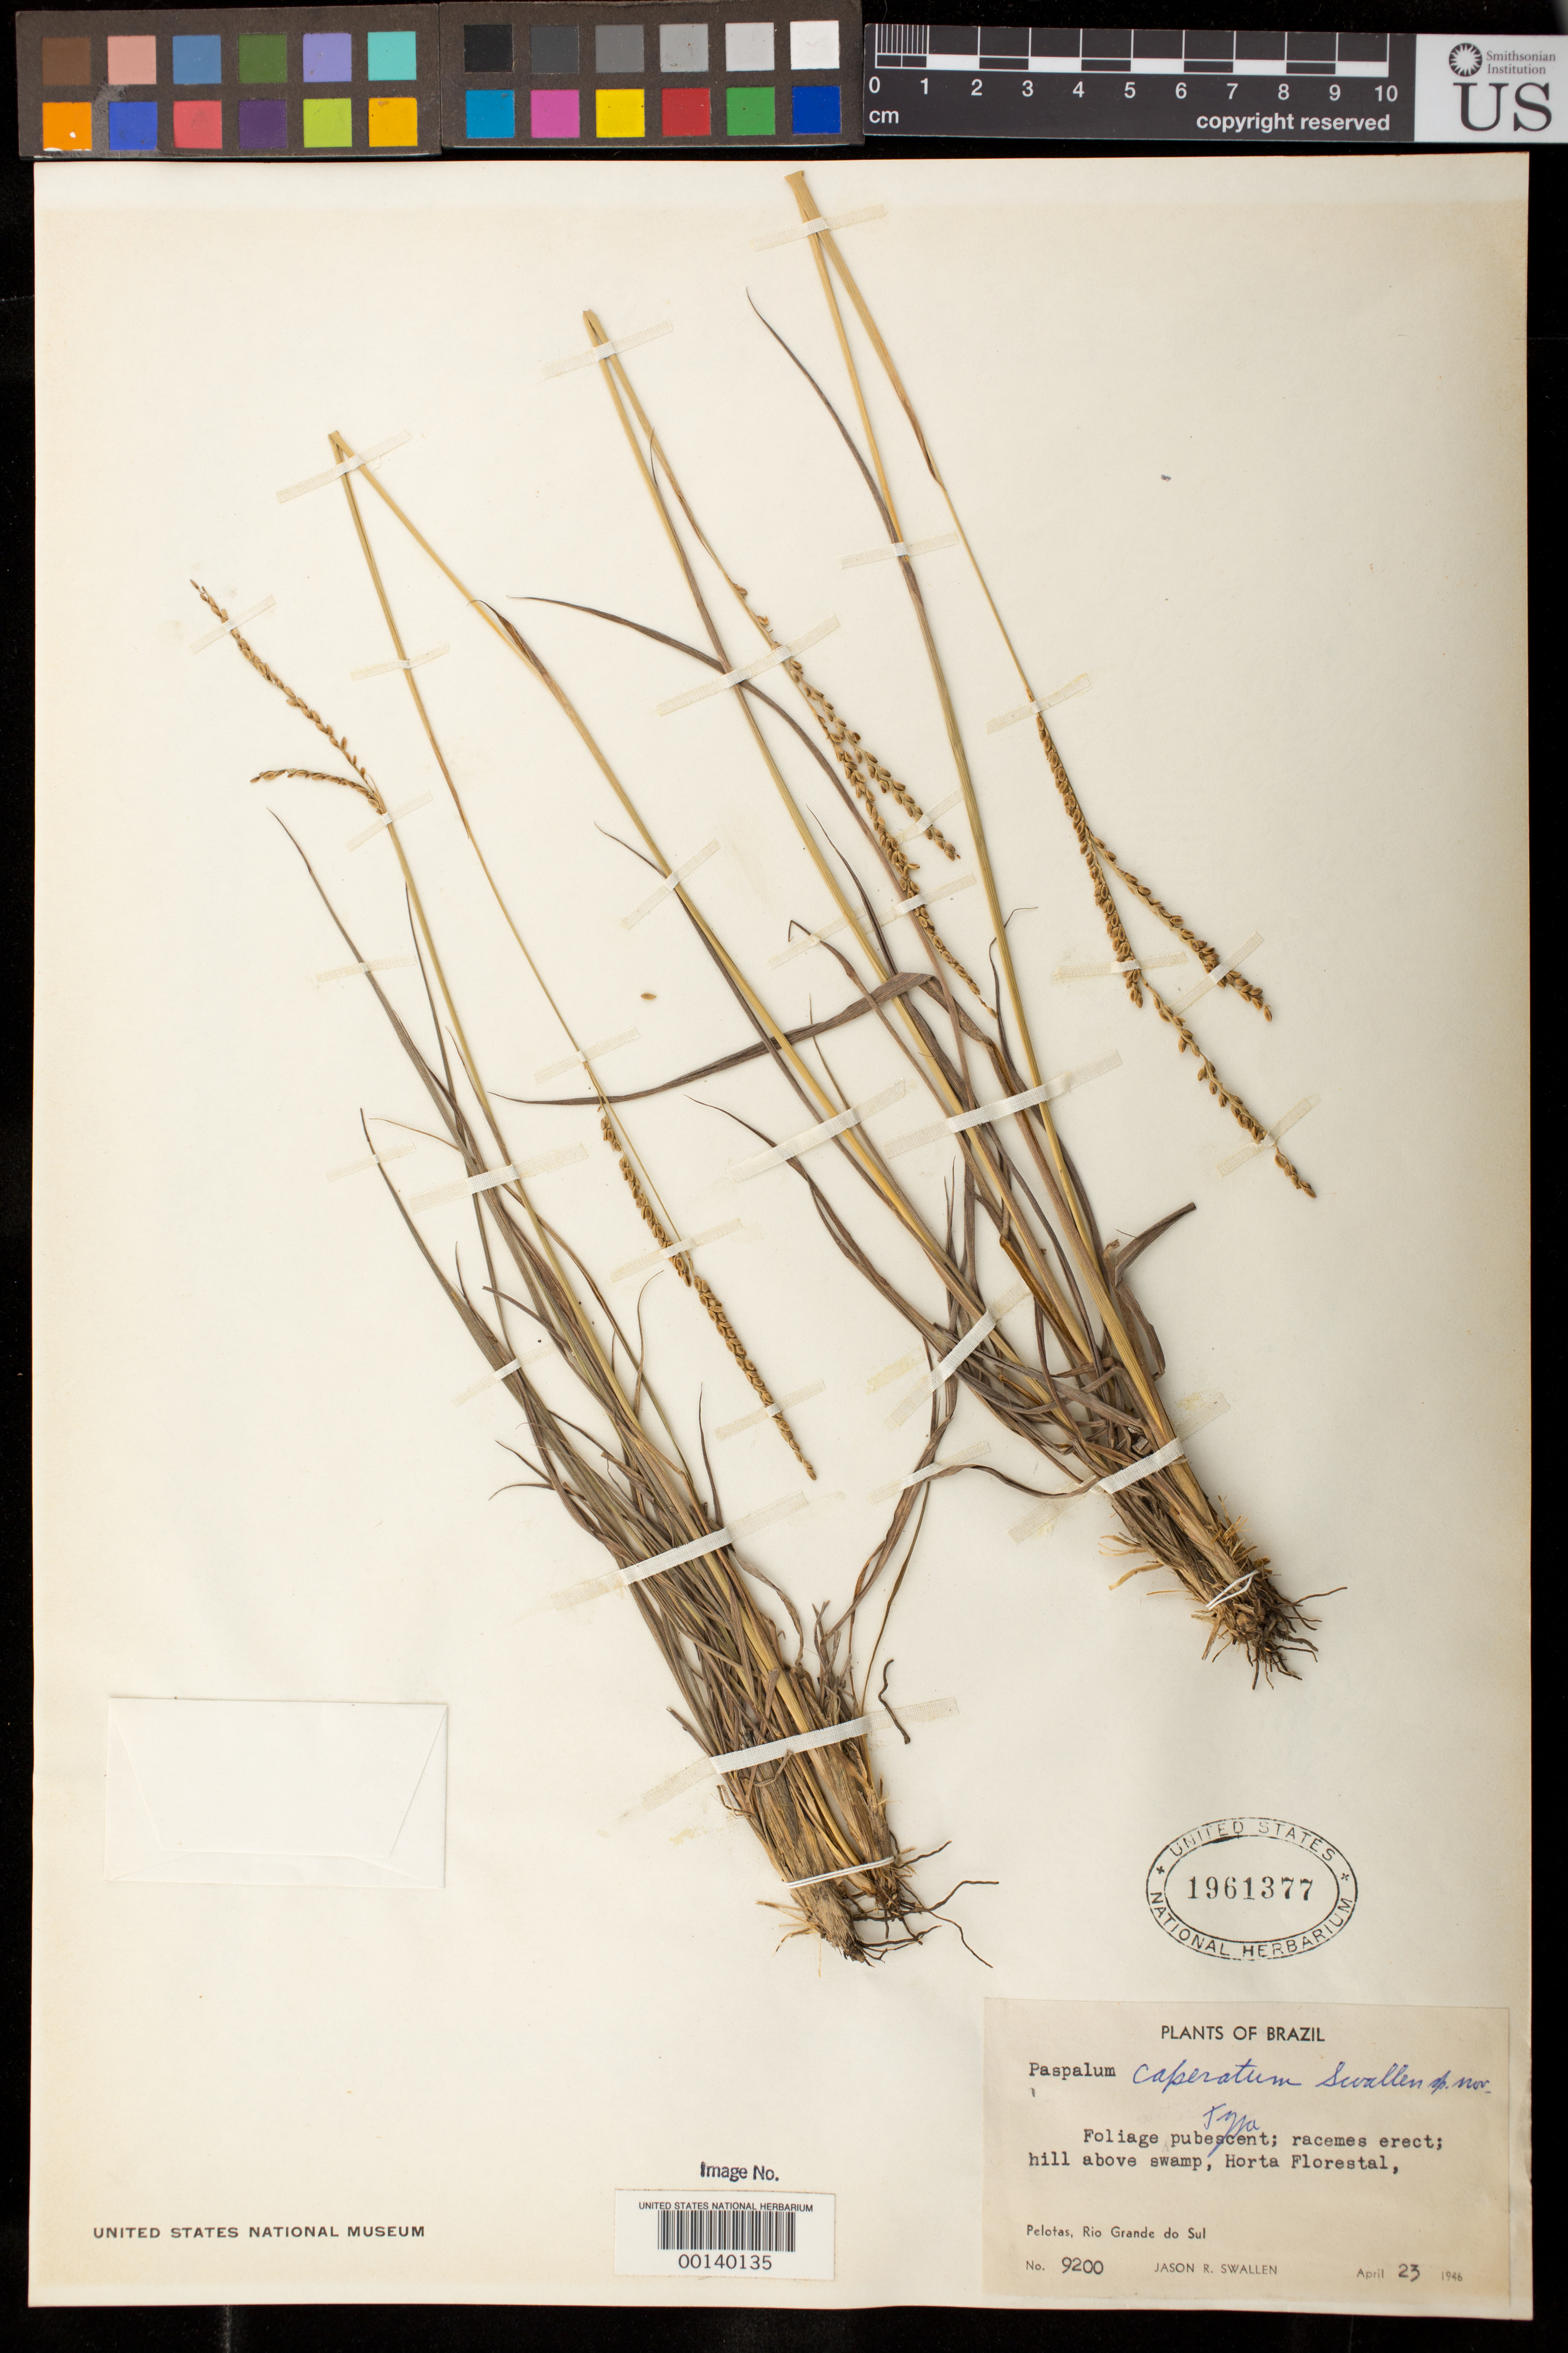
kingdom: Plantae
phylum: Tracheophyta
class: Liliopsida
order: Poales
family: Poaceae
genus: Paspalum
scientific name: Paspalum caperatum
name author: Swallen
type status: Holotype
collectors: J. R. Swallen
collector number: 9200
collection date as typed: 23 Apr 1946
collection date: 1946-04-23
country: Brazil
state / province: Rio Grande do Sul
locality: Pelatas.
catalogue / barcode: US 1961377